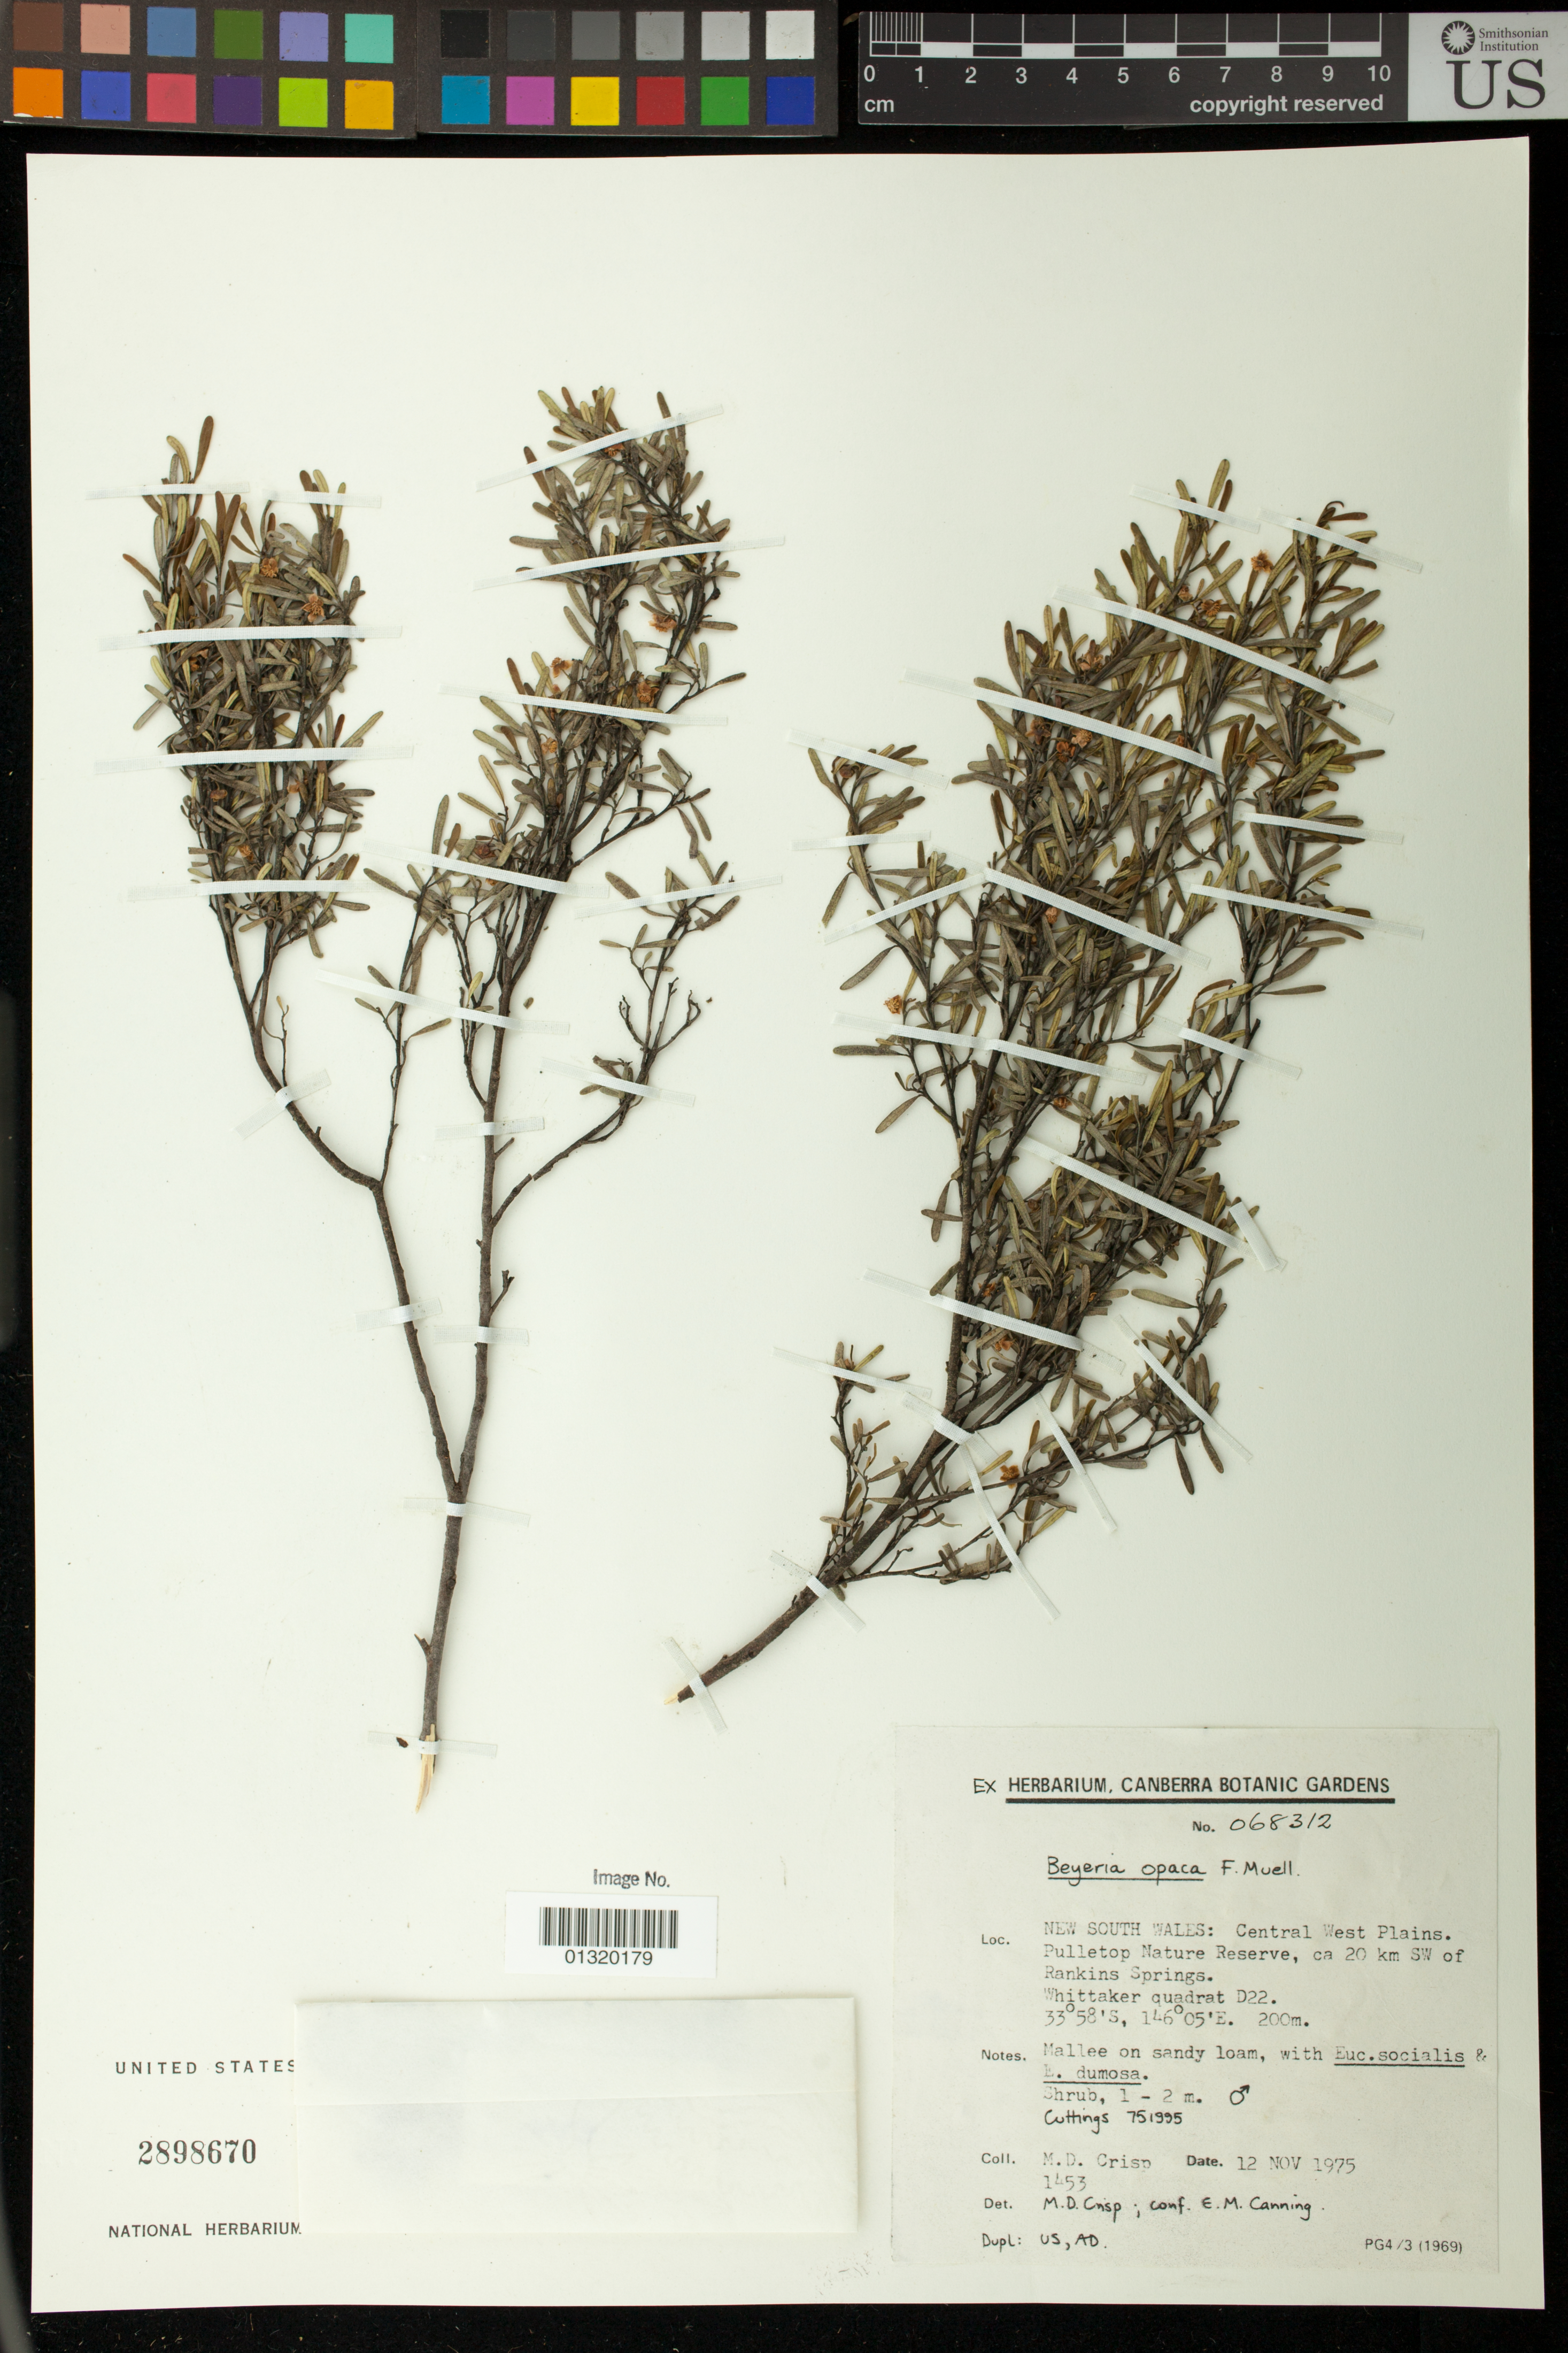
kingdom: Plantae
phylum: Tracheophyta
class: Magnoliopsida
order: Malpighiales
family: Euphorbiaceae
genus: Beyeria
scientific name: Beyeria opaca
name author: F. Muell.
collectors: M. Crisp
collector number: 1453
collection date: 1975-11-12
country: Australia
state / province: New South Wales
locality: Central West Plains. Pulletop Nature Reserve, ca 20 km SW of Rankins Springs. Whittaker quadrat D22.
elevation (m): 200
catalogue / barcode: US 2898670